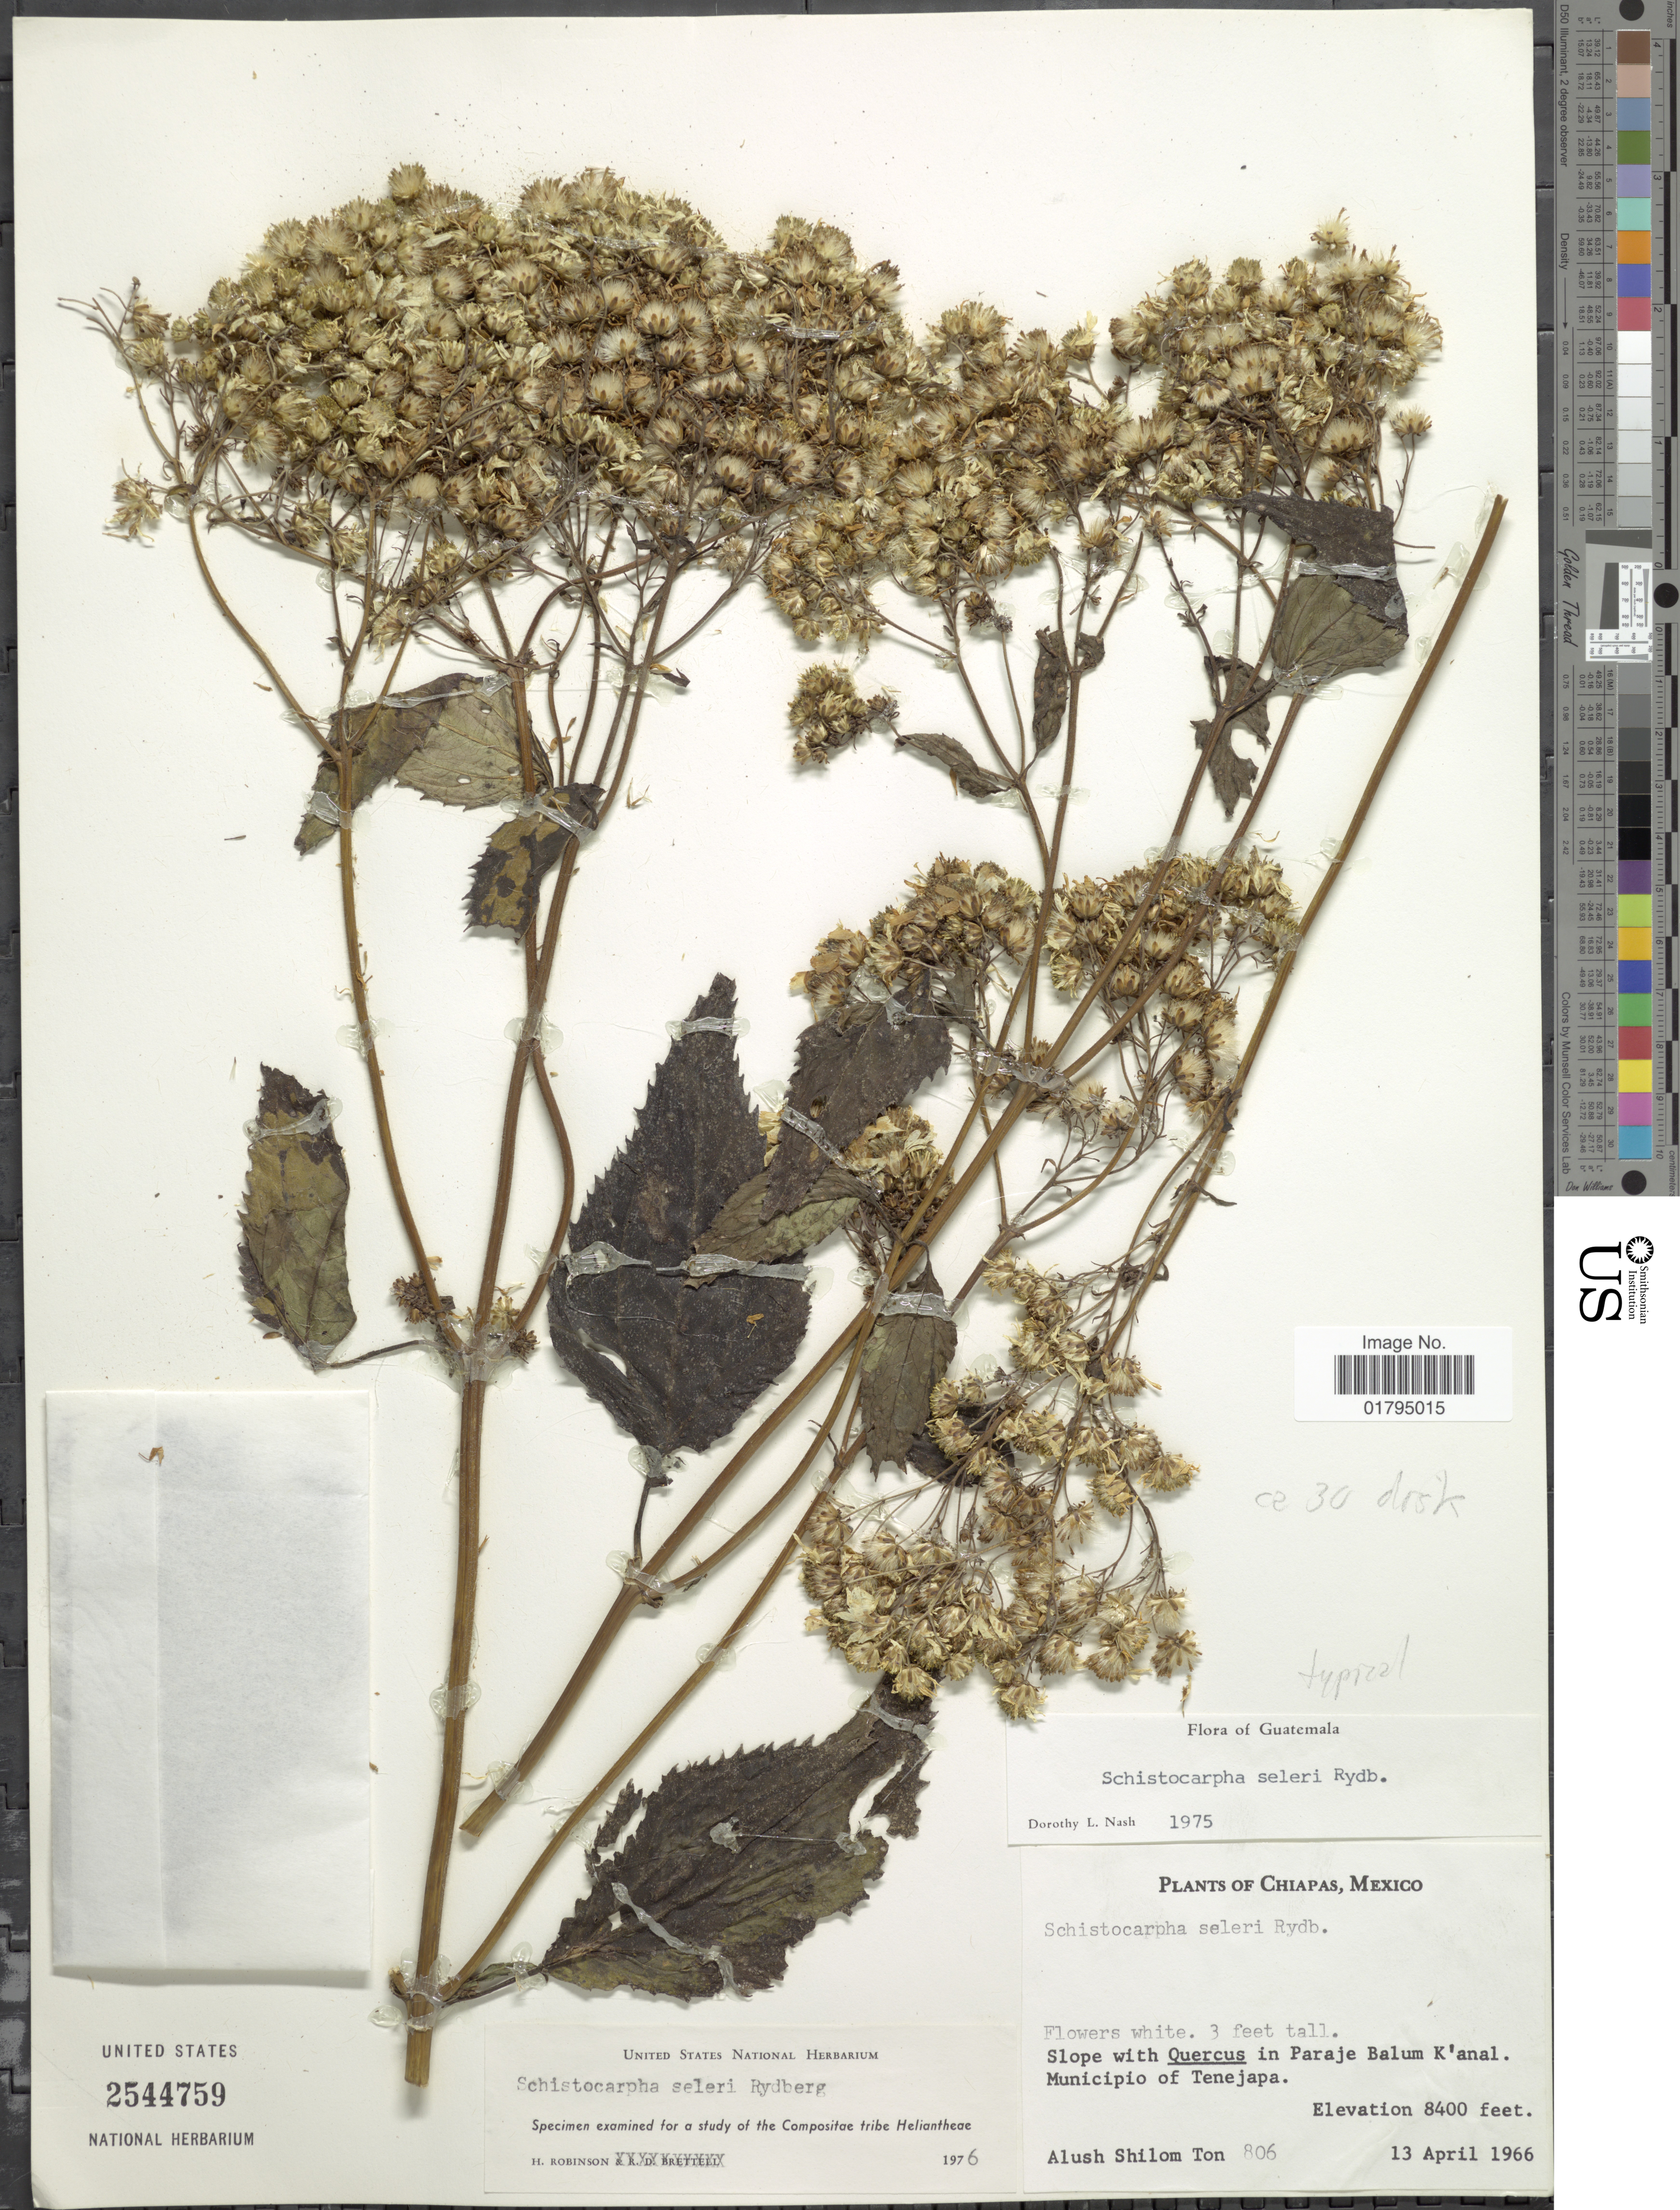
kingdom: Plantae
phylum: Tracheophyta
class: Magnoliopsida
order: Asterales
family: Asteraceae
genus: Schistocarpha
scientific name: Schistocarpha seleri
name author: Rydb.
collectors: A. M. Ton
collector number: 806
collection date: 1966-04-13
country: Mexico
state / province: Chiapas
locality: In Paraje Balum K'anal Municipio of Tenejapa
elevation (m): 2560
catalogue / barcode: US 2544759